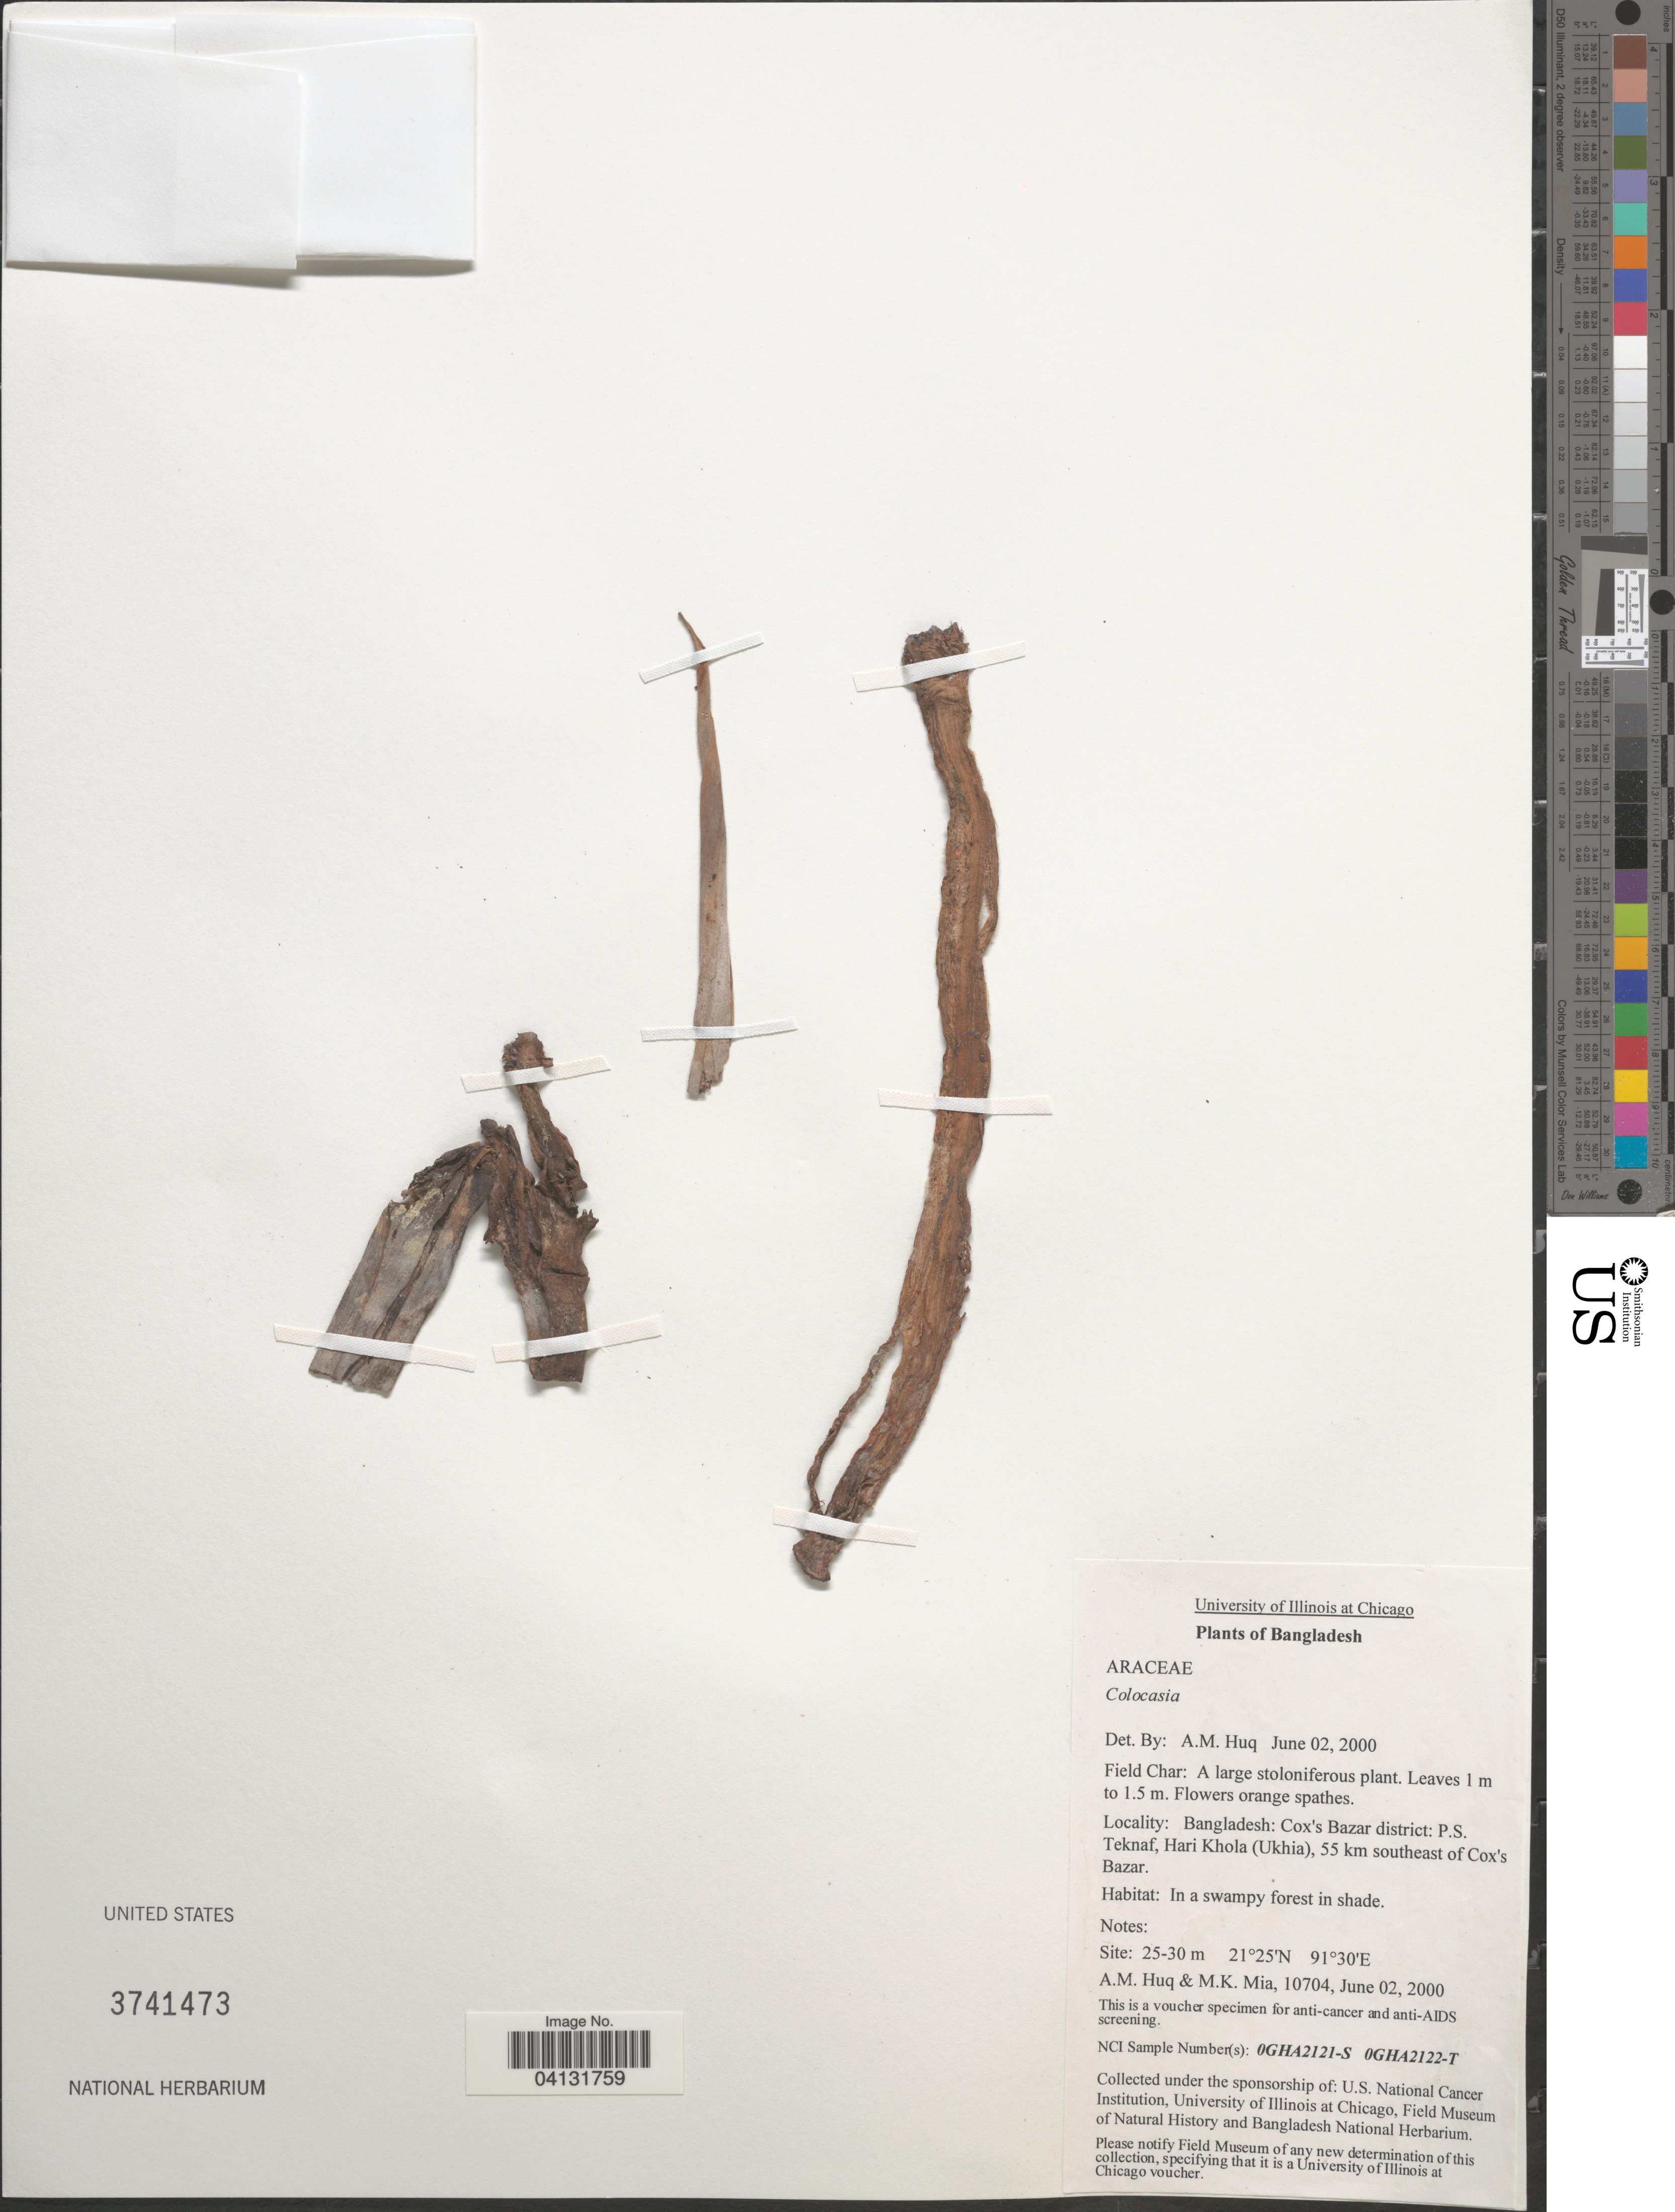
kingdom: Plantae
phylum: Tracheophyta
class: Liliopsida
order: Alismatales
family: Araceae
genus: Colocasia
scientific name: Colocasia sp.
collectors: A. M. Huq & M. Mia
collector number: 10704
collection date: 2000-06-02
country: Bangladesh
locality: Cox's Bazar district: P.S. Teknaf, Hari Khola (Ukhia), 55 km southeast of Cox's Bazar.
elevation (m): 25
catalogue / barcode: US 3741473